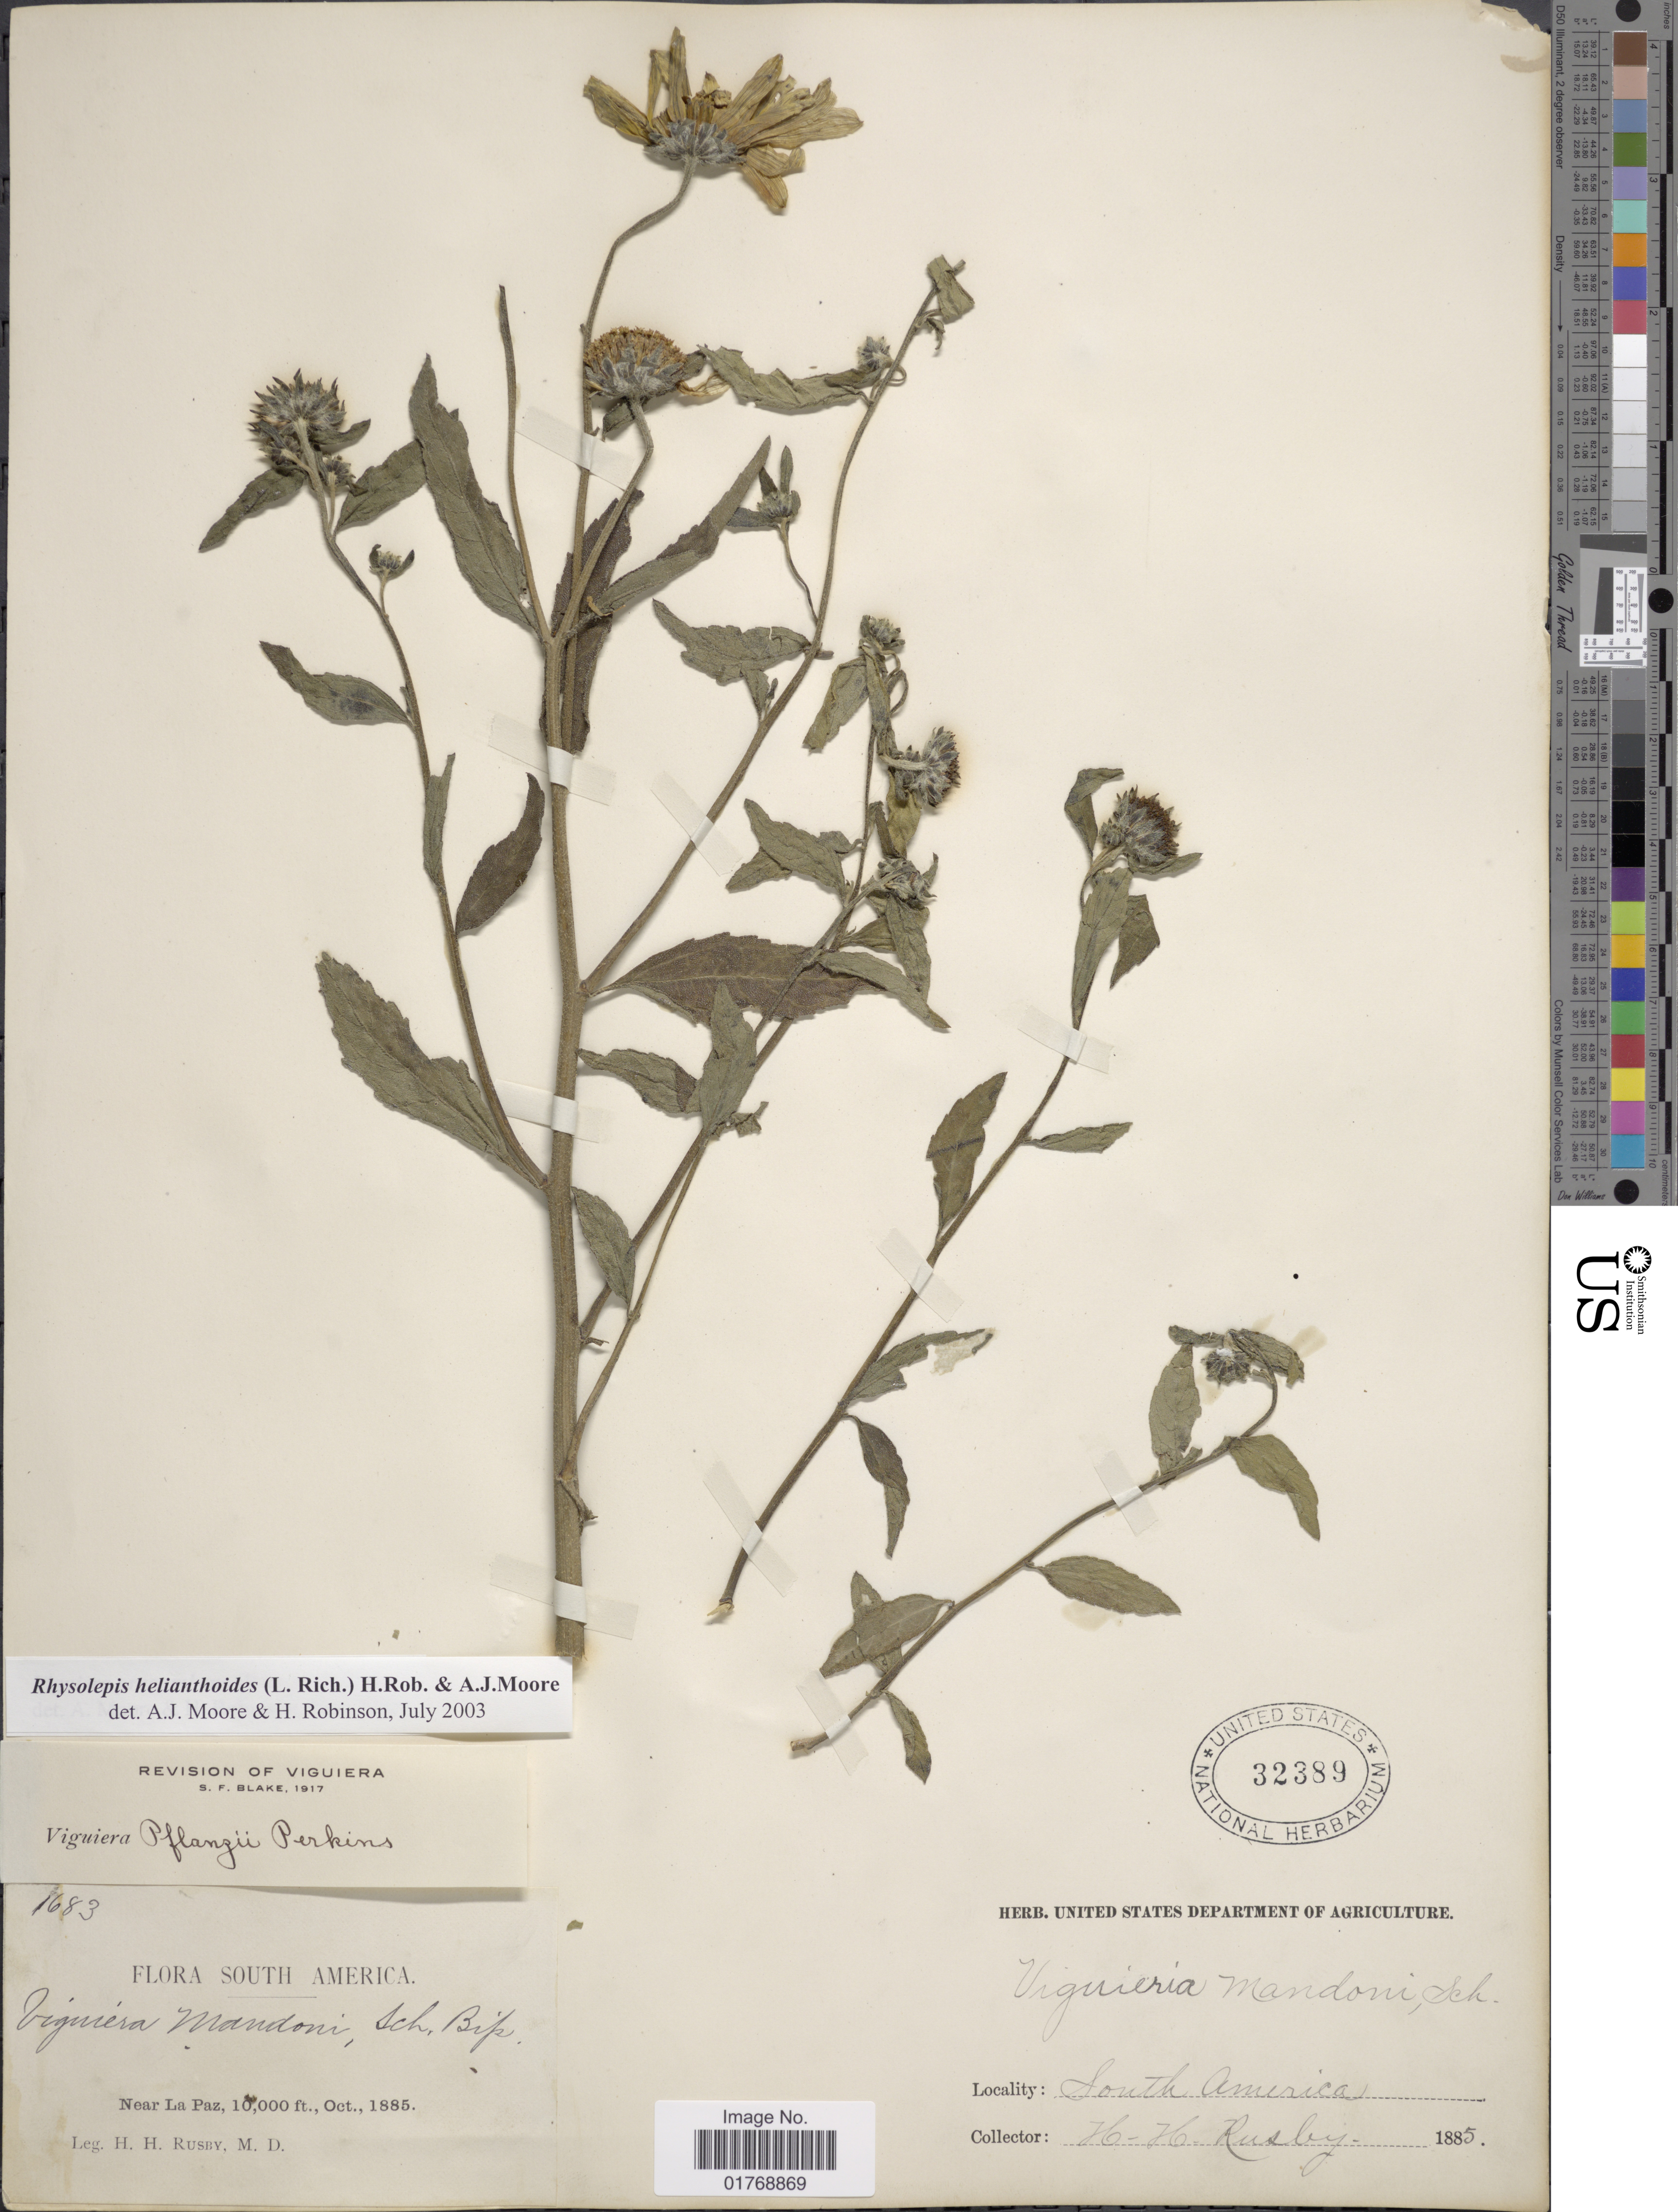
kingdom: Plantae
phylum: Tracheophyta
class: Magnoliopsida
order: Asterales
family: Asteraceae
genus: Viguiera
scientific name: Viguiera procumbens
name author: (Pers.) S.F. Blake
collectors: H. H. Rusby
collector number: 1683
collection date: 1885-10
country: Bolivia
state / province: La Paz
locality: Near La Paz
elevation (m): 3048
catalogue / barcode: US 32389